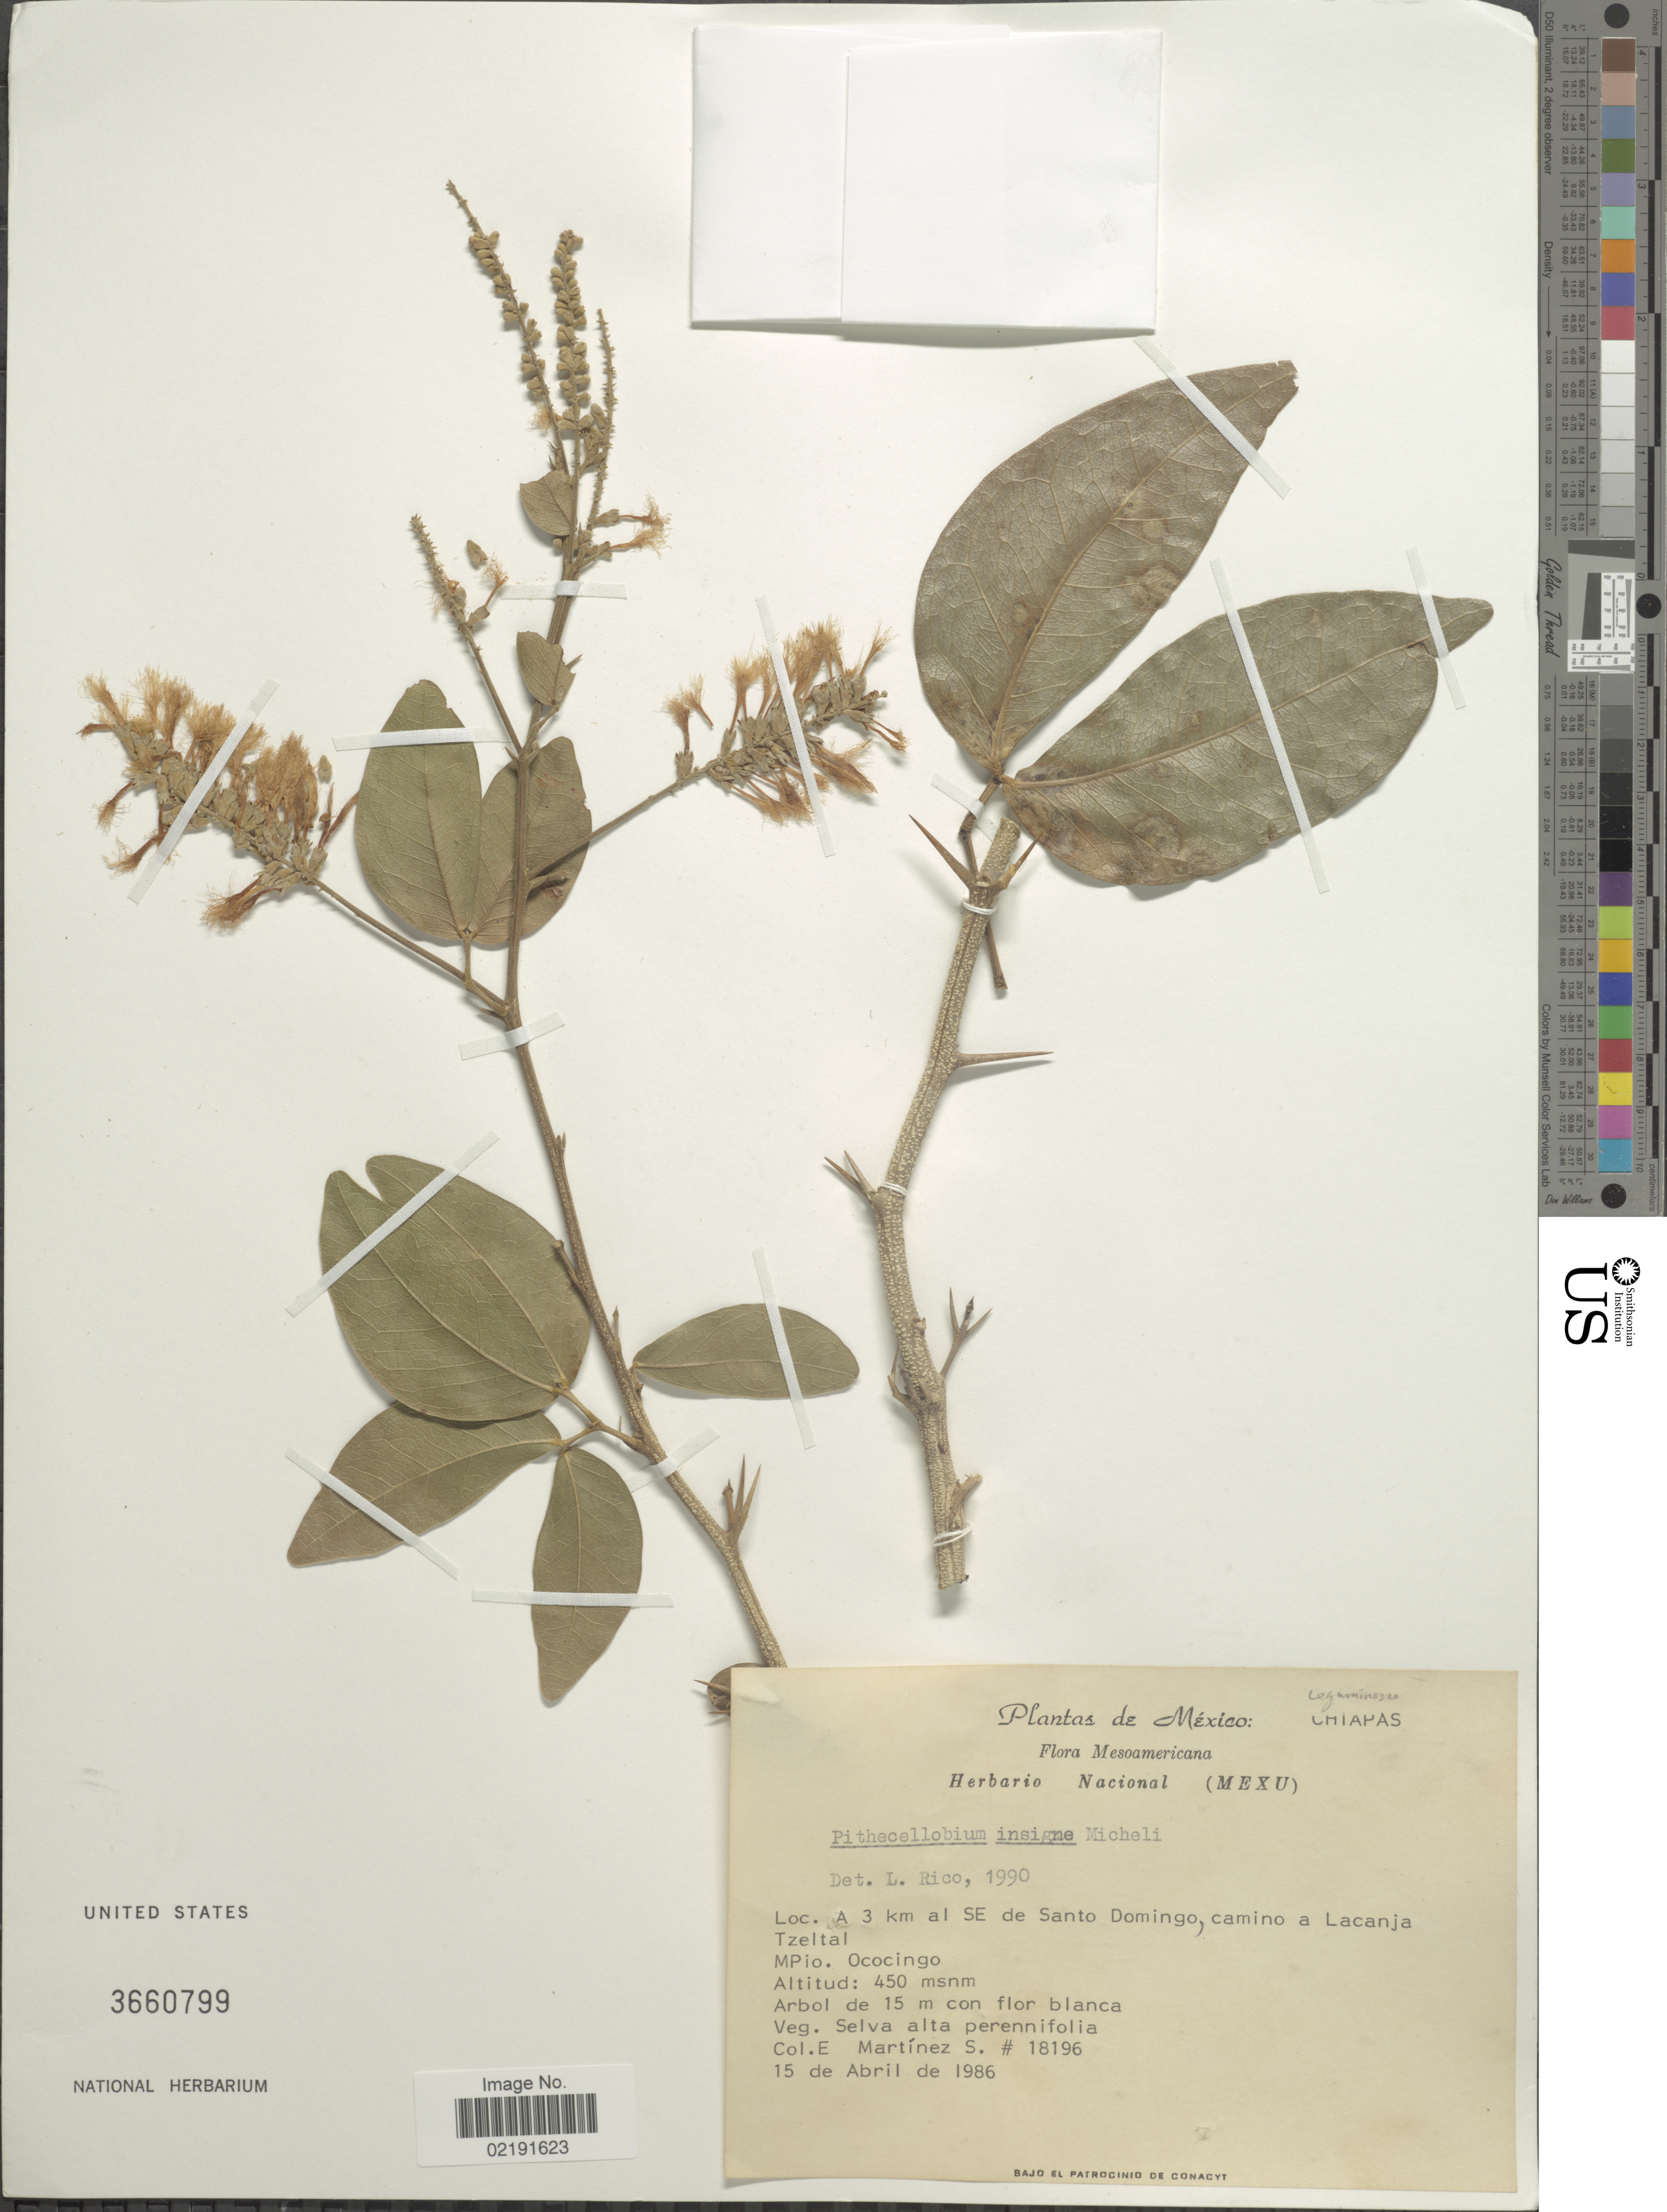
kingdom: Plantae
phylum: Tracheophyta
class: Magnoliopsida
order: Fabales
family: Fabaceae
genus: Pithecellobium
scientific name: Pithecellobium lanceolatum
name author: (Humb. & Bonpl. ex Willd.) Benth.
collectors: E. M. Martínez S.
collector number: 18196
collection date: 1986-04-15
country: Mexico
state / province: Chiapas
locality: A 3 km al SE de Santo Domingo, camino a Lacanja Tzeltal. Mpio. Ococingo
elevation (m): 450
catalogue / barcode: US 3660799